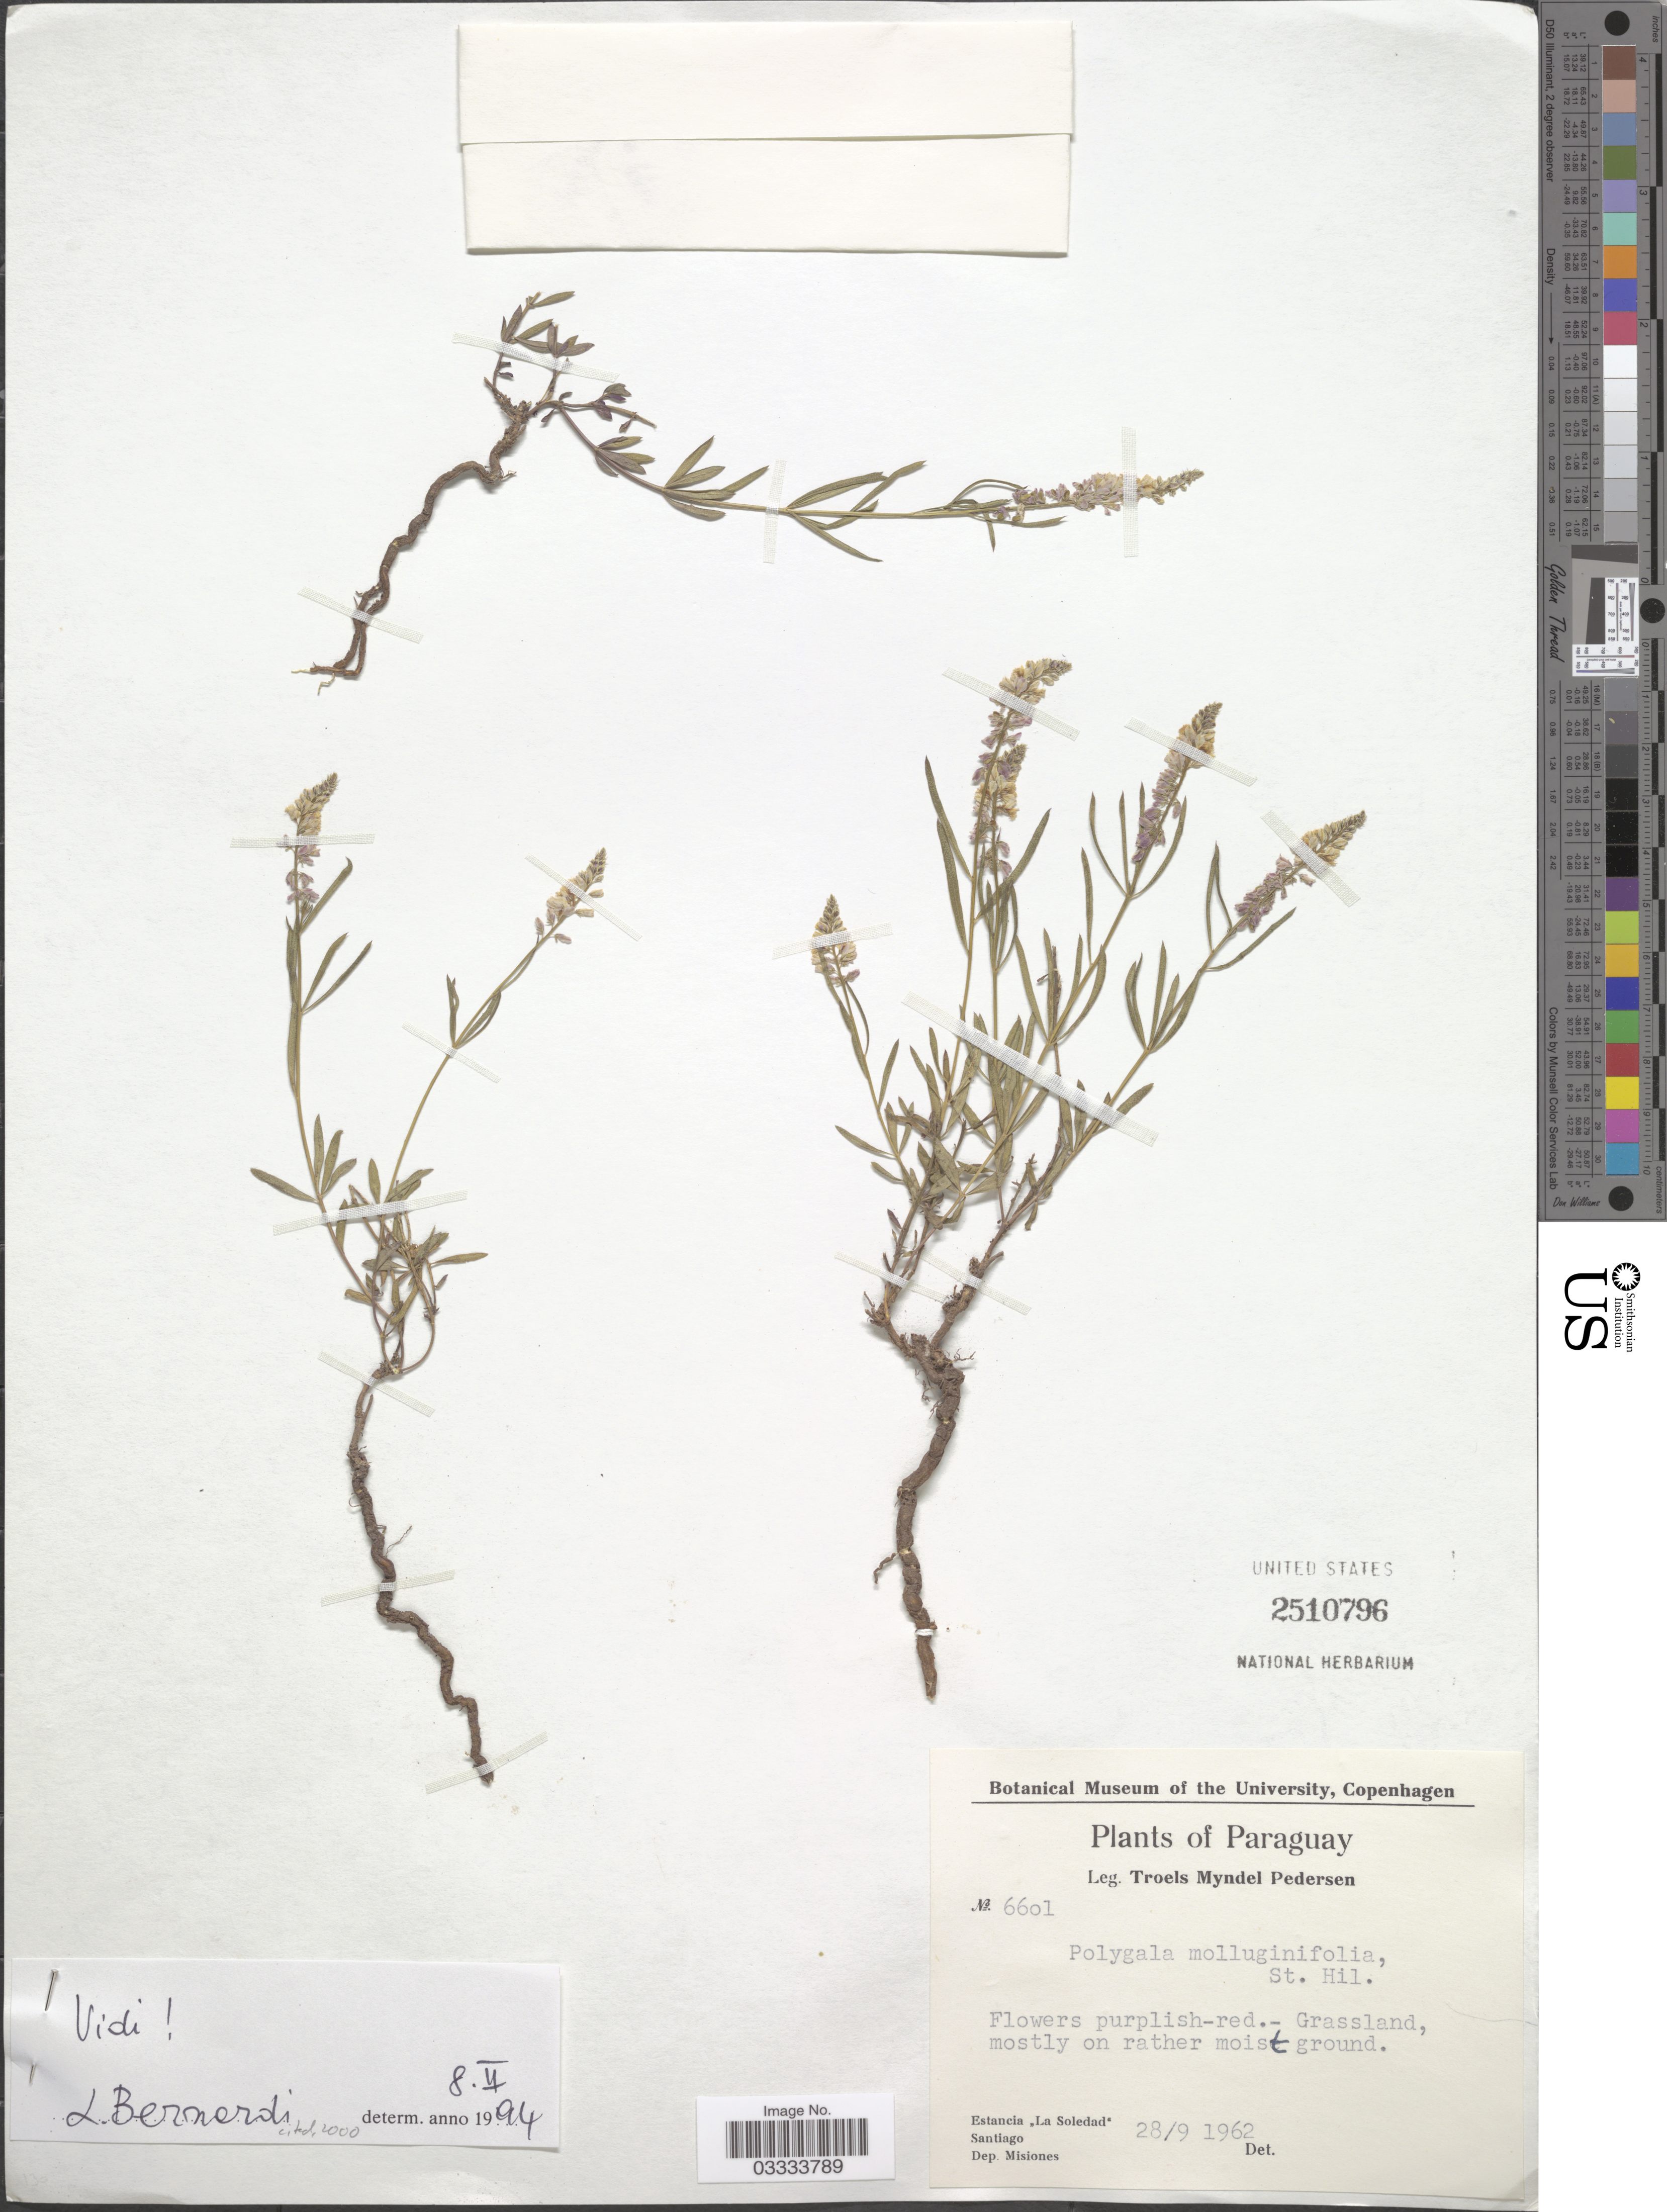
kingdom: Plantae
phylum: Tracheophyta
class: Magnoliopsida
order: Fabales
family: Polygalaceae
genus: Polygala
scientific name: Polygala molluginifolia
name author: A. St.-Hil. & Moq.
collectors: T. Pederson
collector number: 6601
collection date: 1962-09-28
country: Paraguay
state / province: Misiones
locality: Estancia "La Soledad". Santiago. Dep. Misiones.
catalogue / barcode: US 2510796